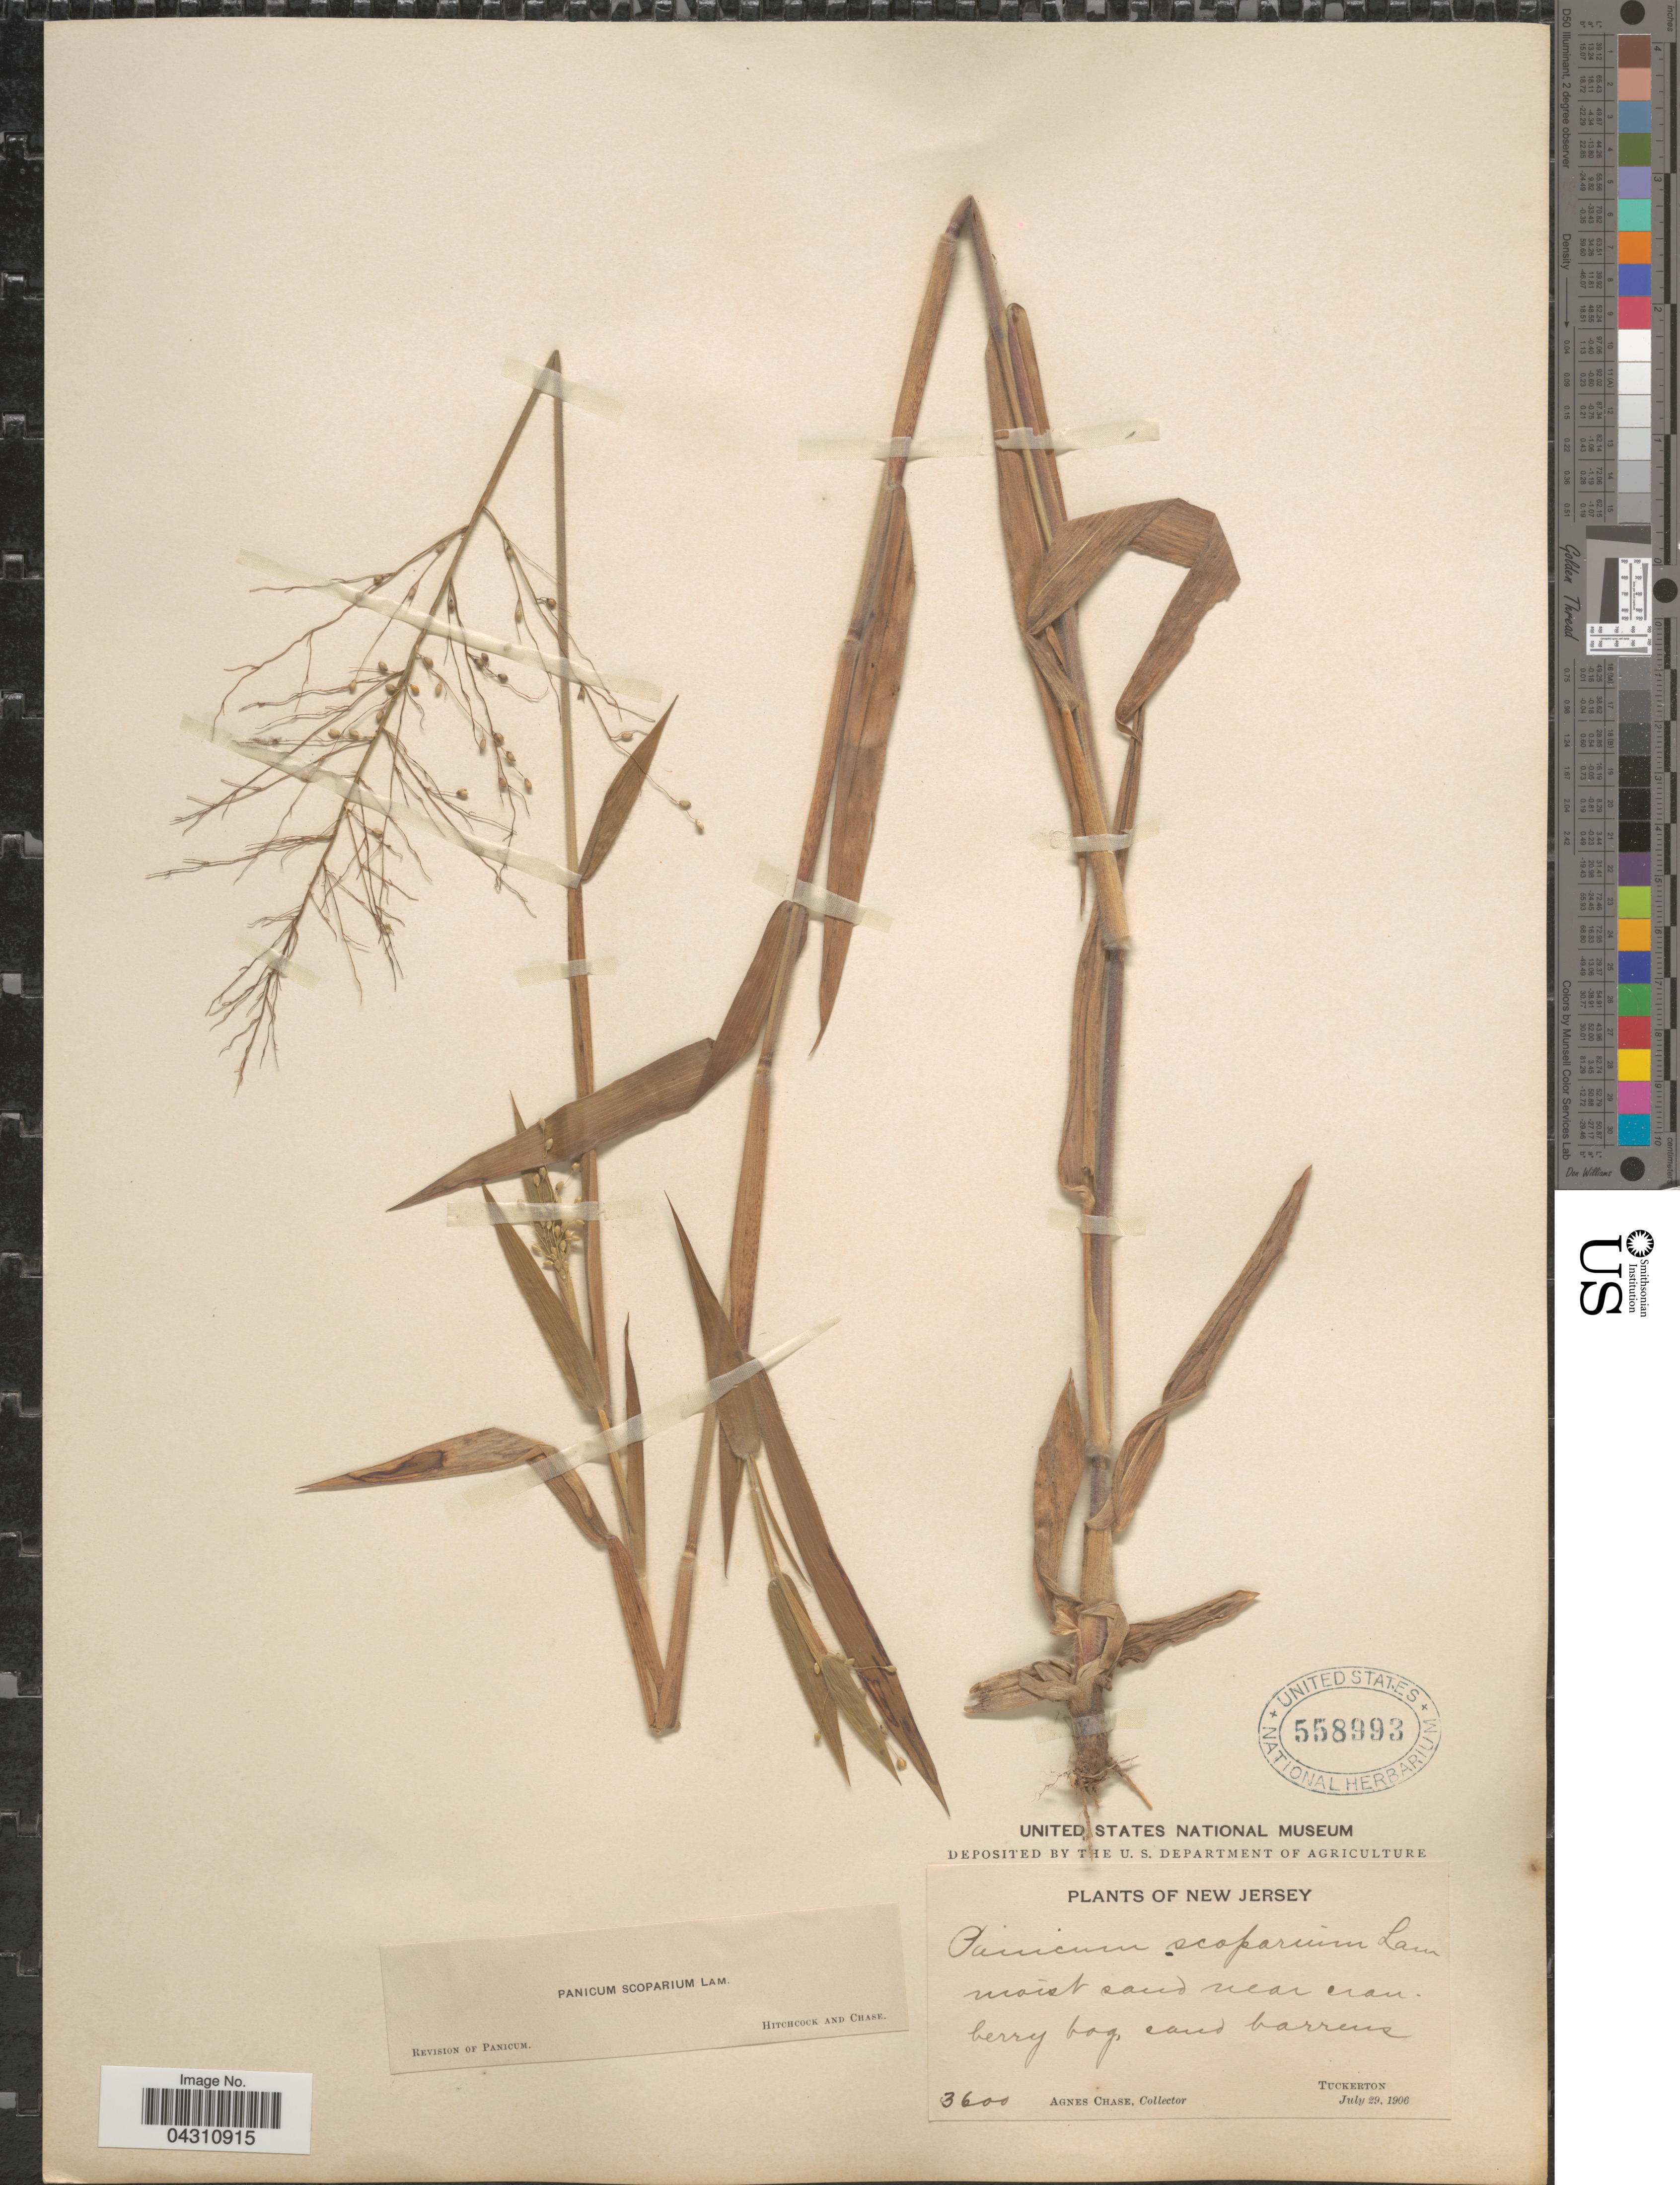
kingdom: Plantae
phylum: Tracheophyta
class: Liliopsida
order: Poales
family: Poaceae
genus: Dichanthelium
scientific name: Dichanthelium scoparium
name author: (Lam.) Gould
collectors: A. Chase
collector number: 3600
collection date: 1906-07-29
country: United States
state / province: New Jersey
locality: Tuckerton.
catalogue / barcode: US 558993